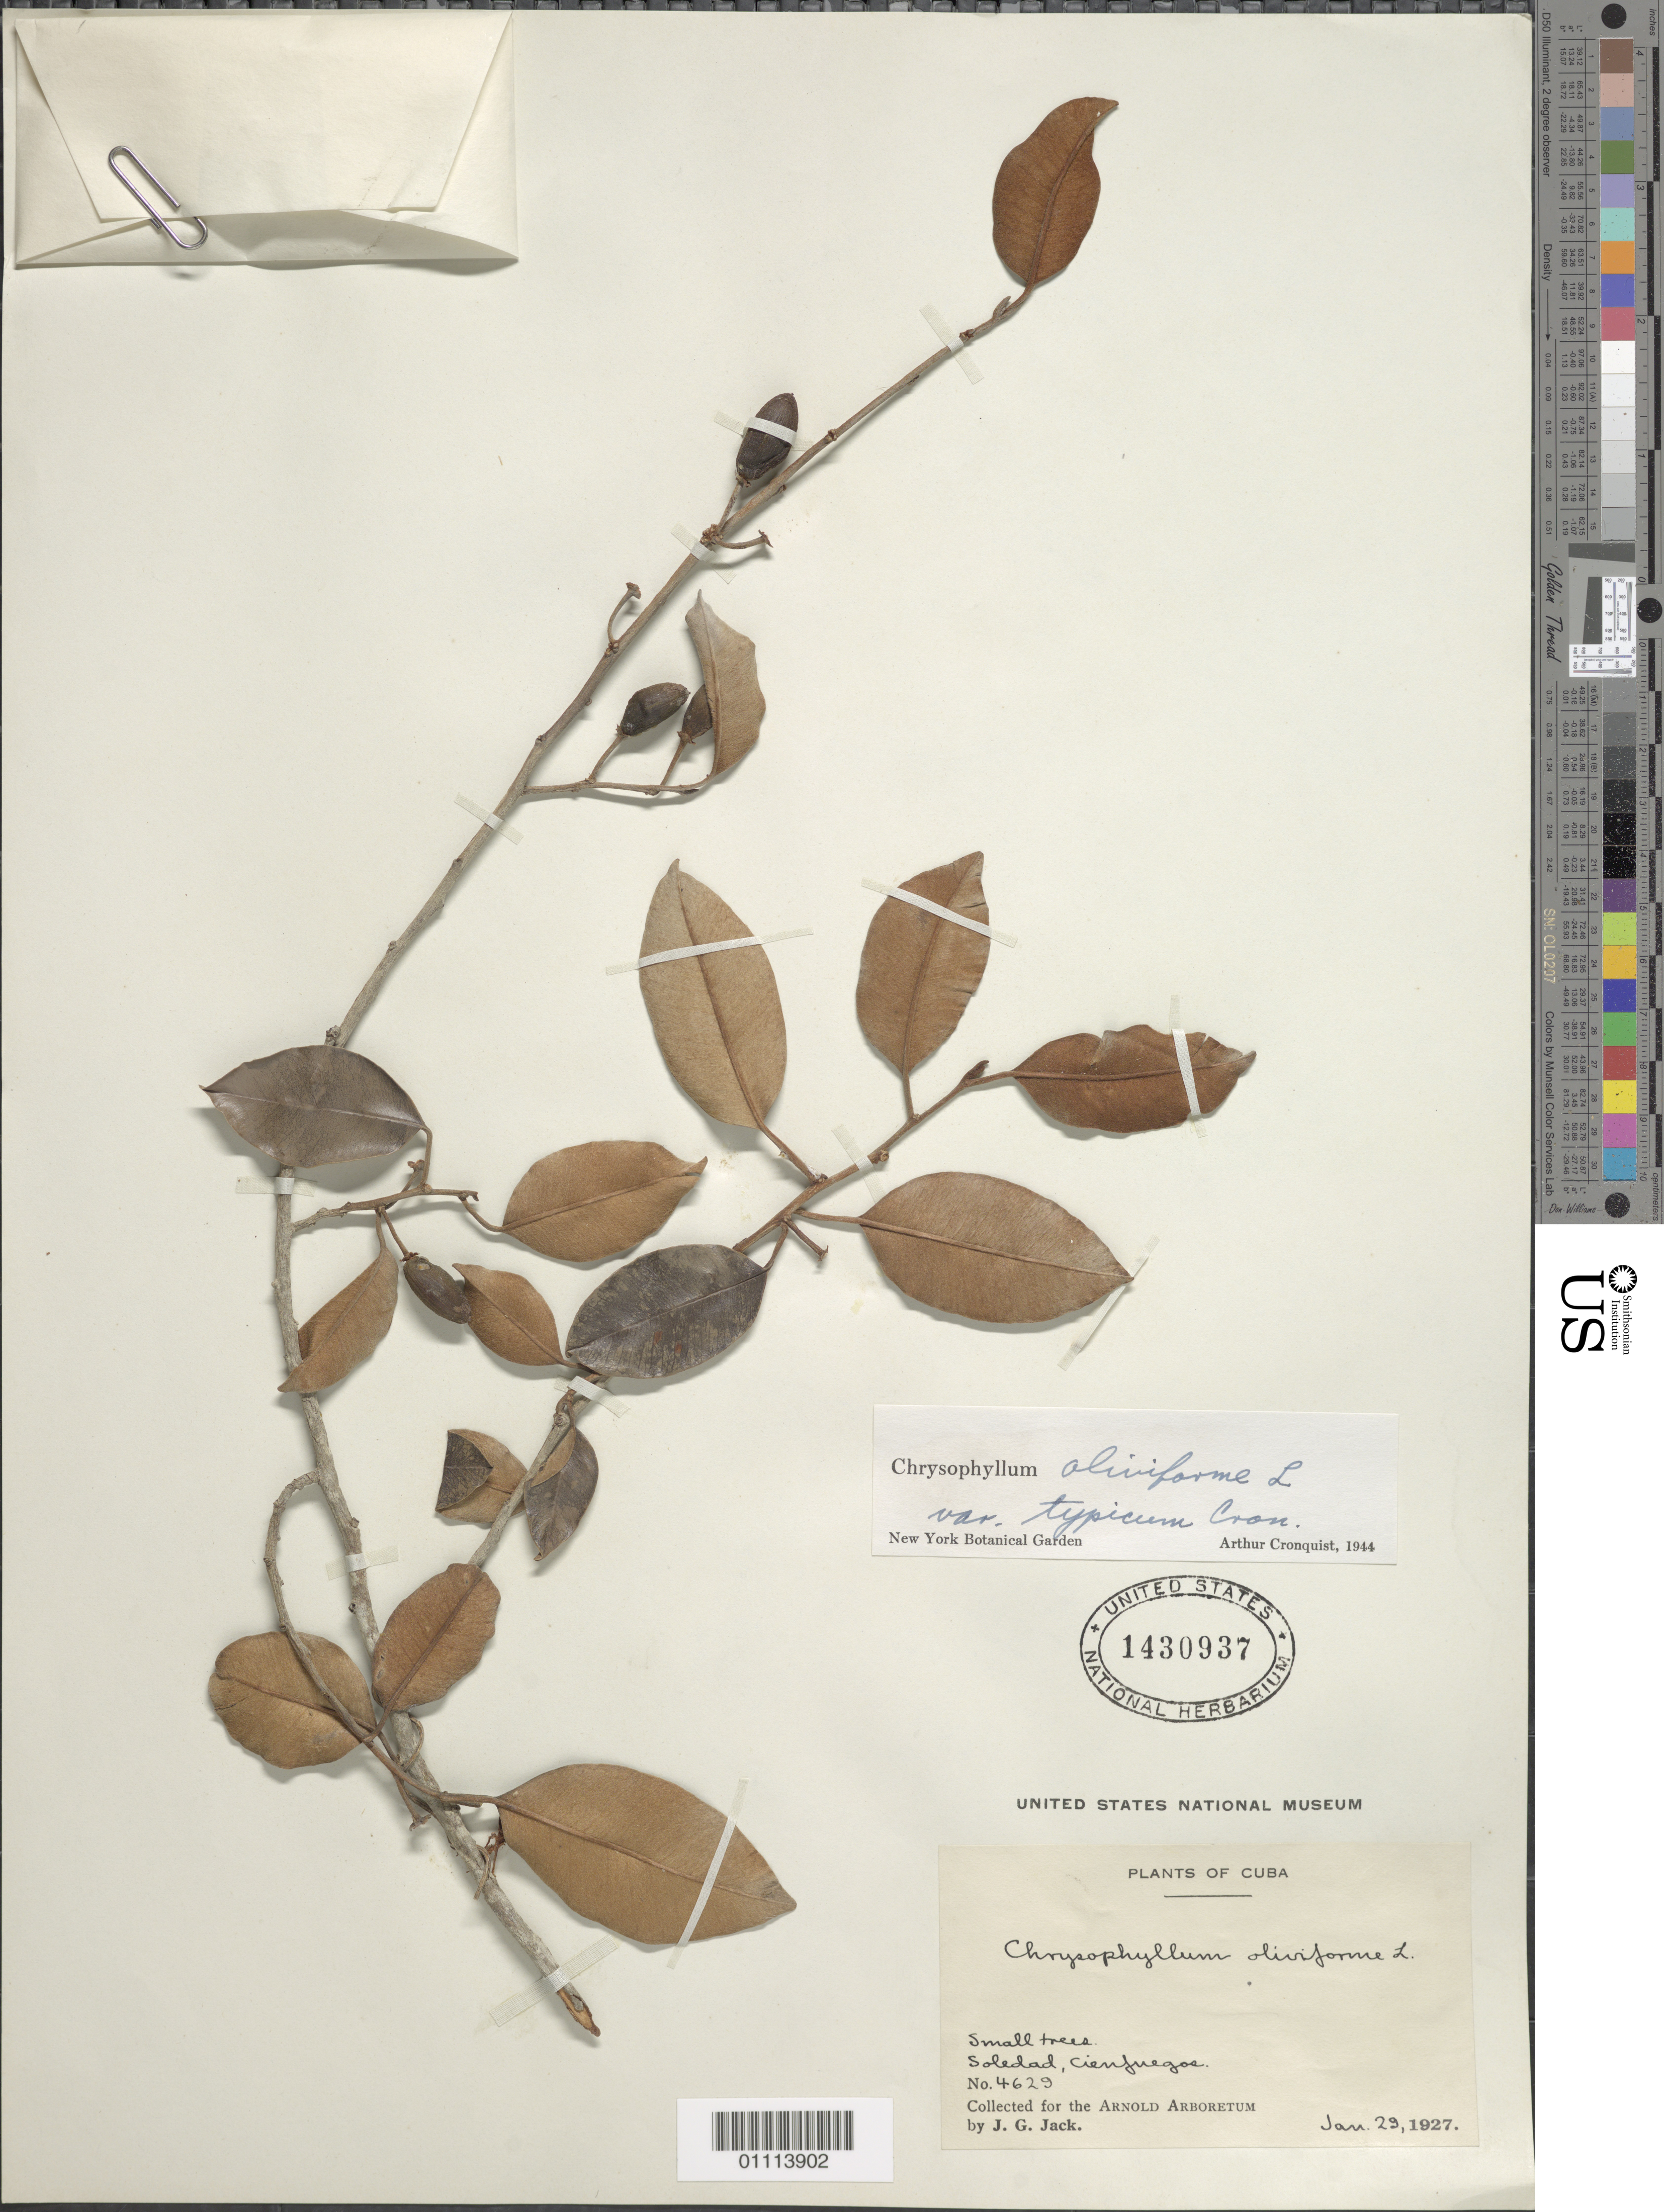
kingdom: Plantae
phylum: Tracheophyta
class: Magnoliopsida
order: Ericales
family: Sapotaceae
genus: Chrysophyllum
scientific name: Chrysophyllum oliviforme var. typicum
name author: Cronq.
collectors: J. G. Jack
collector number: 4629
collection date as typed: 29 Jan 1927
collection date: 1927-01-29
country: Cuba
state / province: Cienfuegos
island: Cuba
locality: Soledad, Cienfuegos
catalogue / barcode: US 1430937